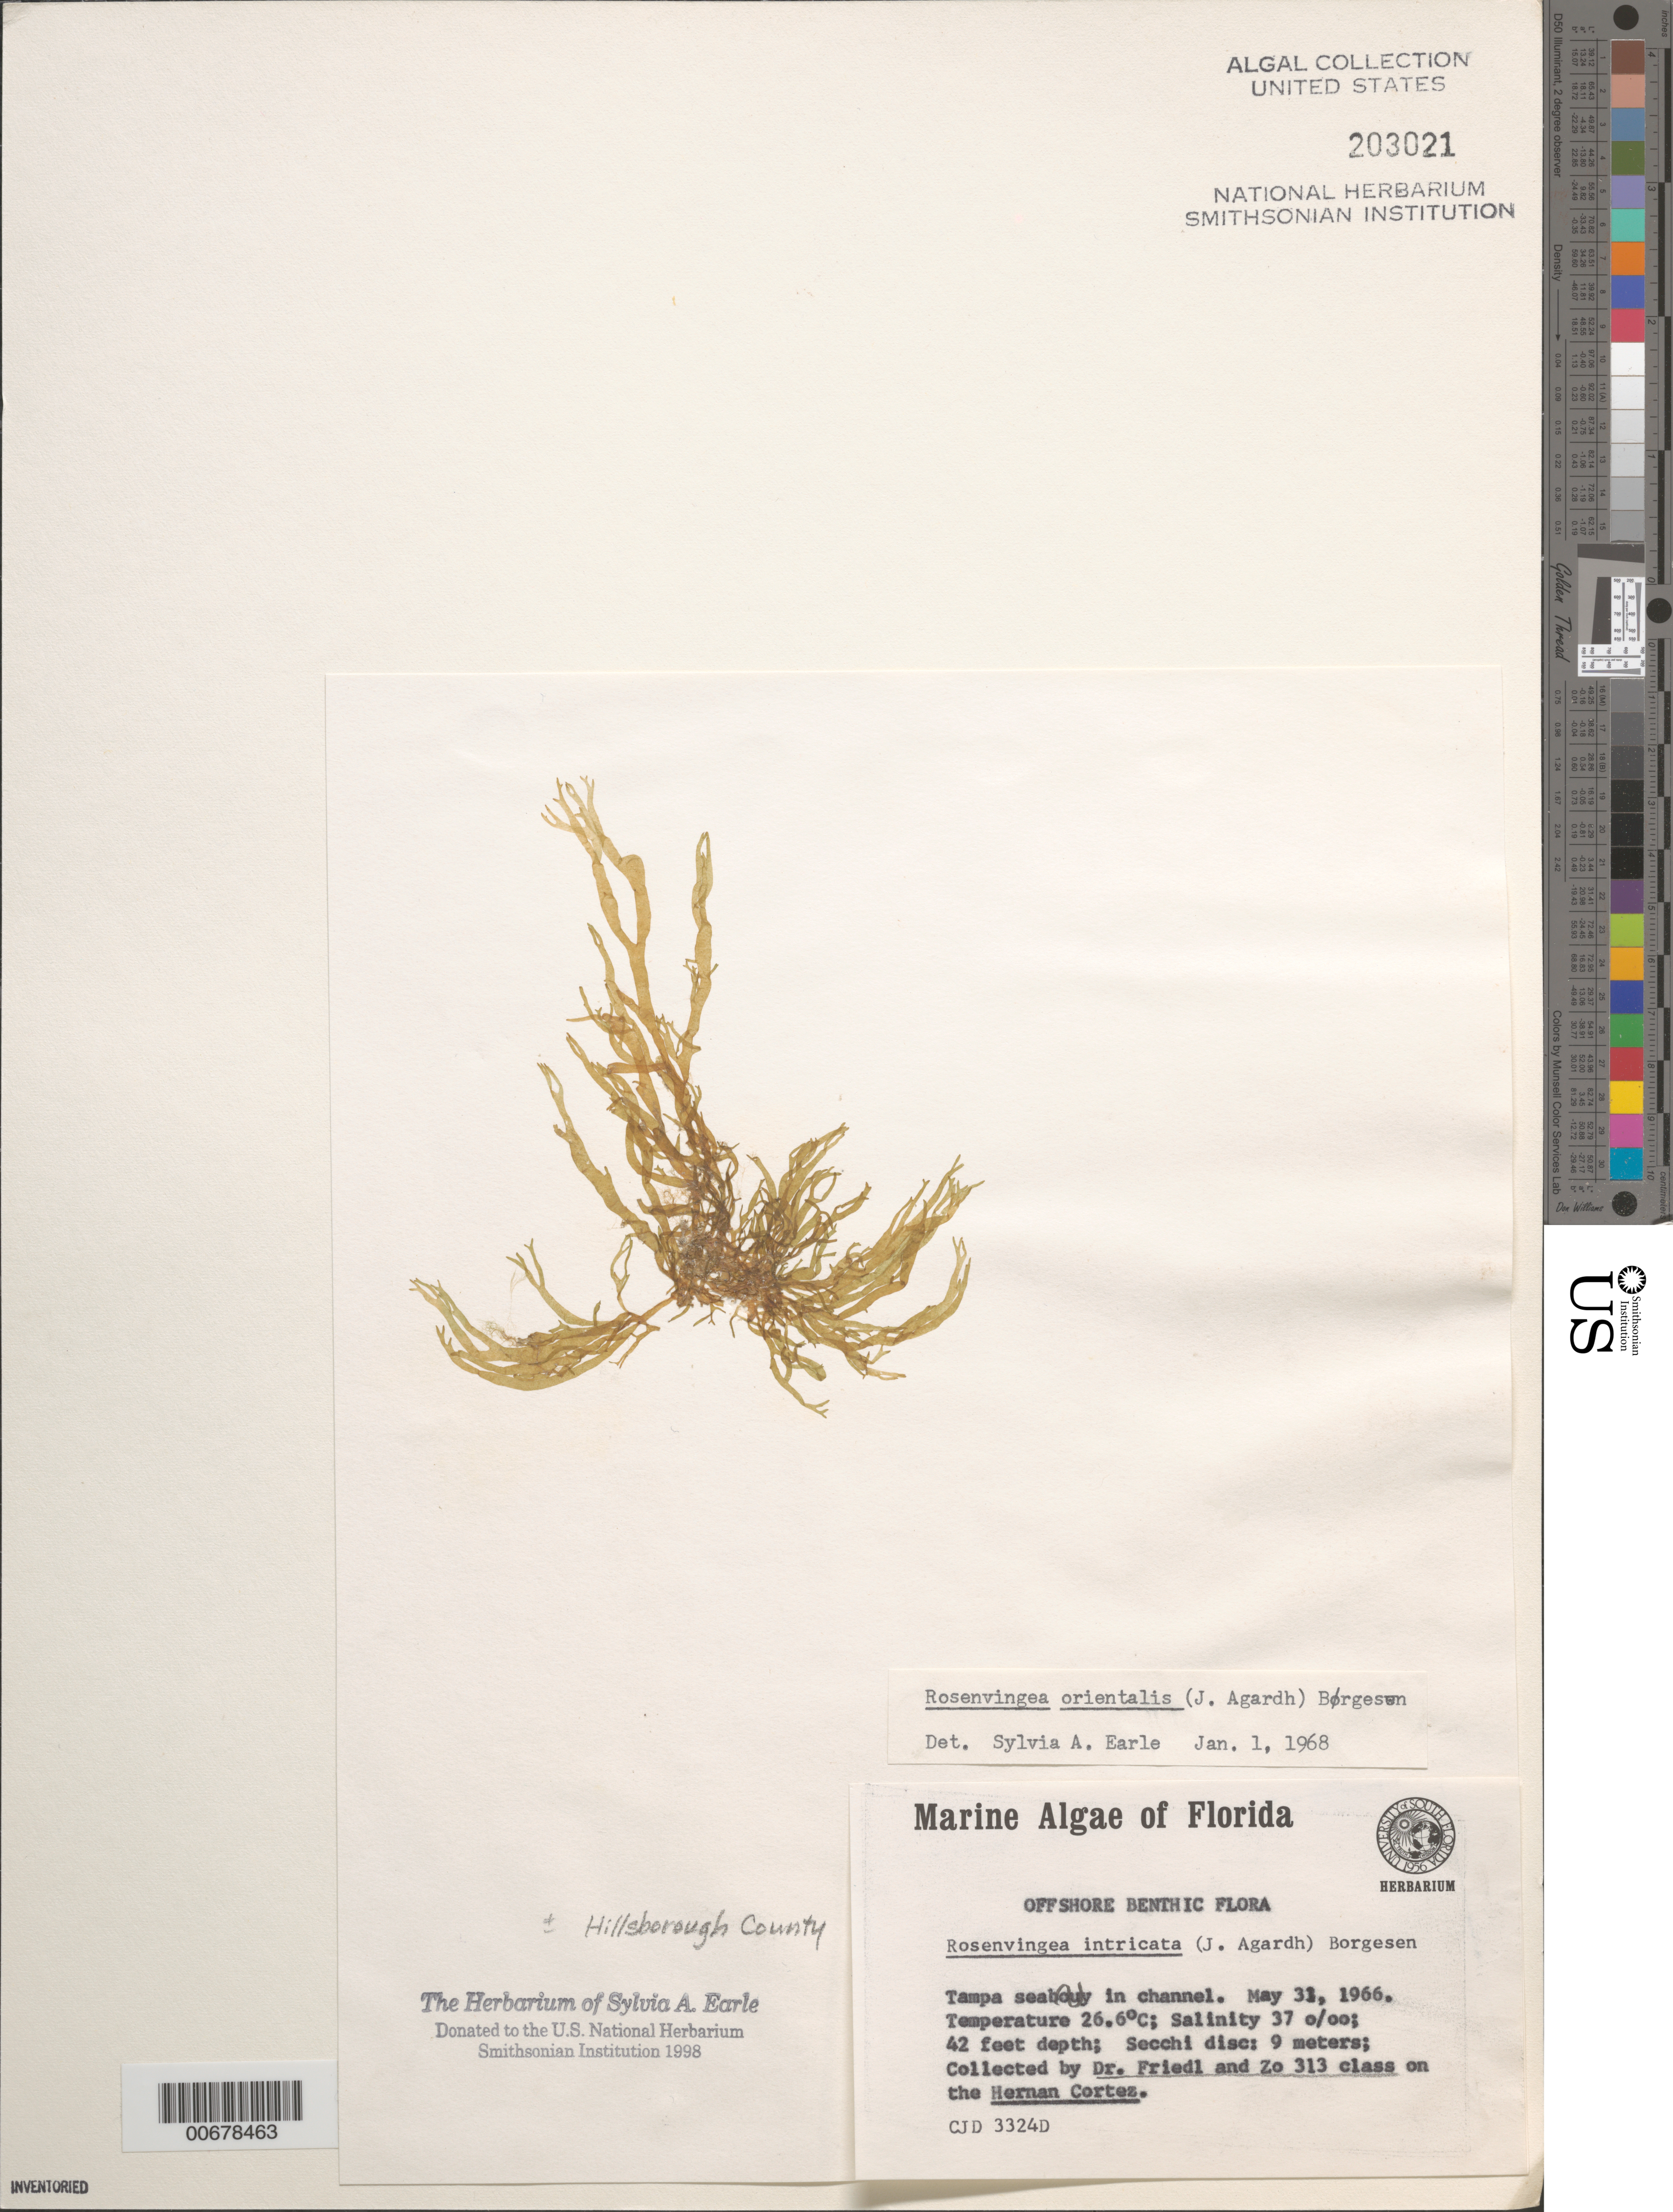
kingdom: Chromista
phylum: Ochrophyta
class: Phaeophyceae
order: Scytosiphonales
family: Scytosiphonaceae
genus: Rosenvingea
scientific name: Rosenvingea orientalis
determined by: Earle, S. A.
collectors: T. Friedl & Students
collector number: CJD 3324D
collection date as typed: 31 May 1966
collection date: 1966-05-31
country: United States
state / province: Florida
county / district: Hillsborough County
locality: Tampa seabuoy in channel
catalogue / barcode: US 203021